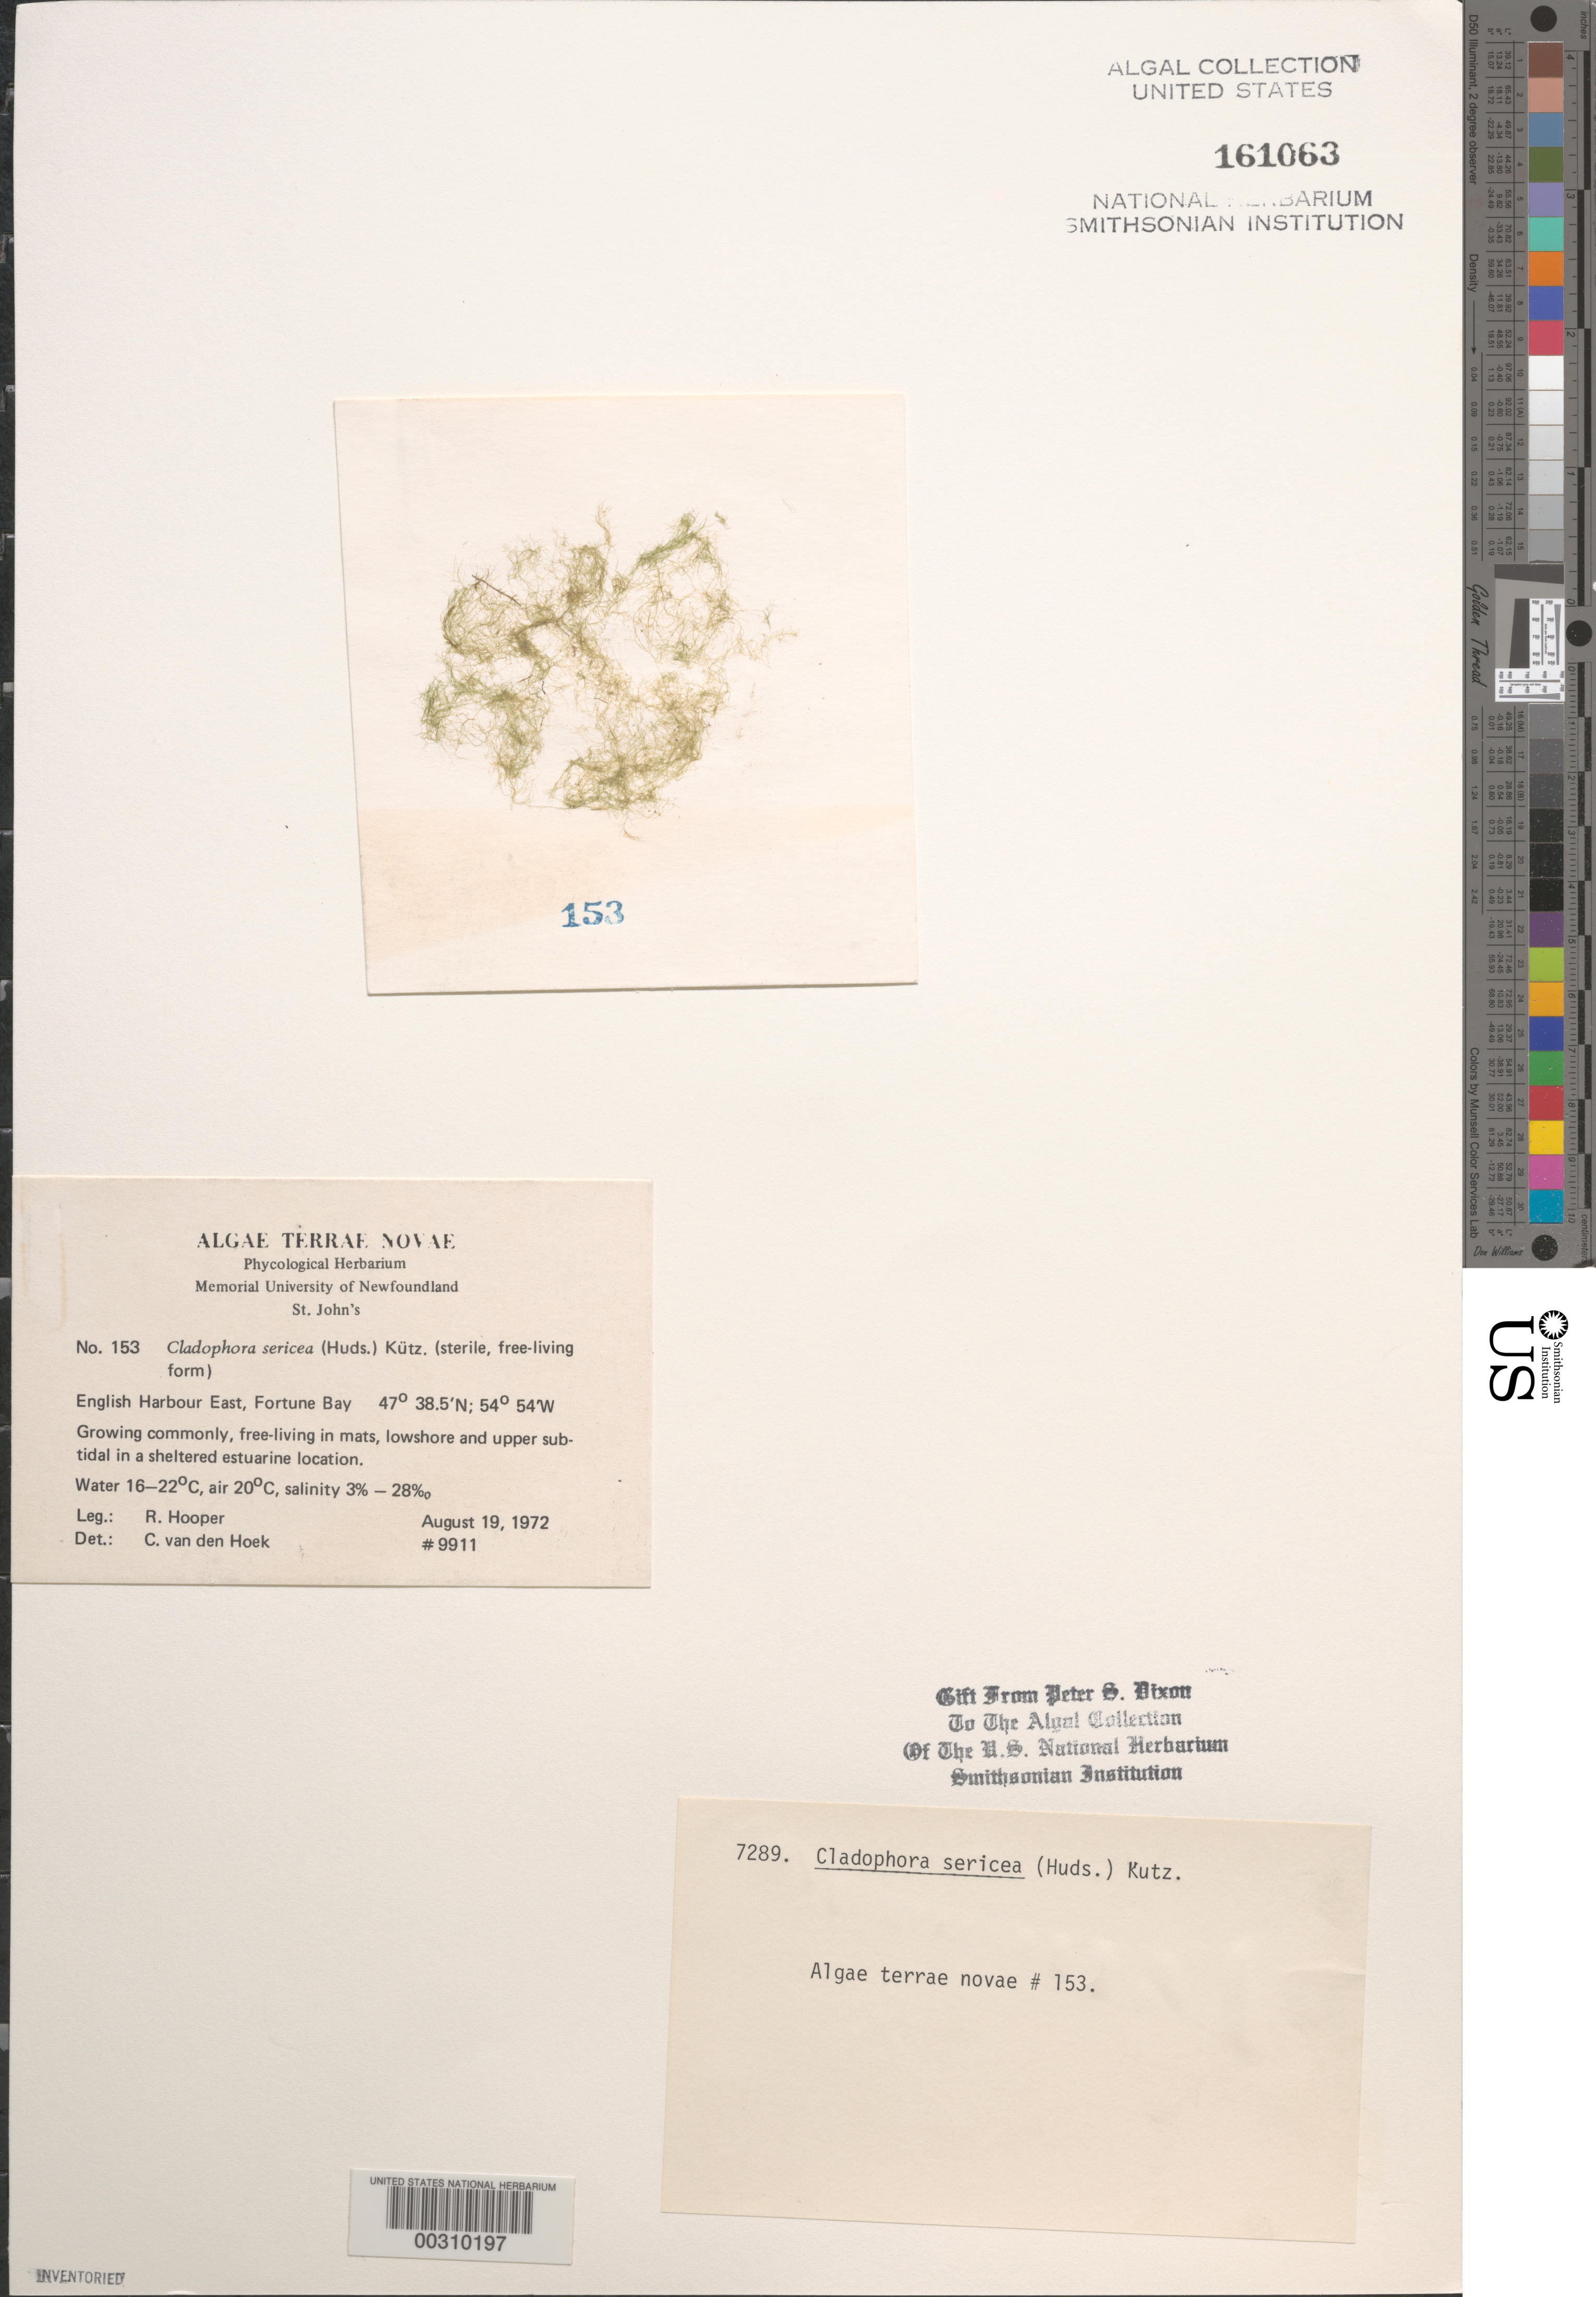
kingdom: Plantae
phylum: Chlorophyta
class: Ulvophyceae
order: Cladophorales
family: Cladophoraceae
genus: Cladophora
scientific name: Cladophora sericea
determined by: Hoek, C. van den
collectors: R. G. Hooper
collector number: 9911 & PSD 7289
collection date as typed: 19 Aug 1972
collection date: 1972-08-19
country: Canada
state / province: Newfoundland and Labrador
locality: English Harbor east, Fortune Bay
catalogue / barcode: US 161063